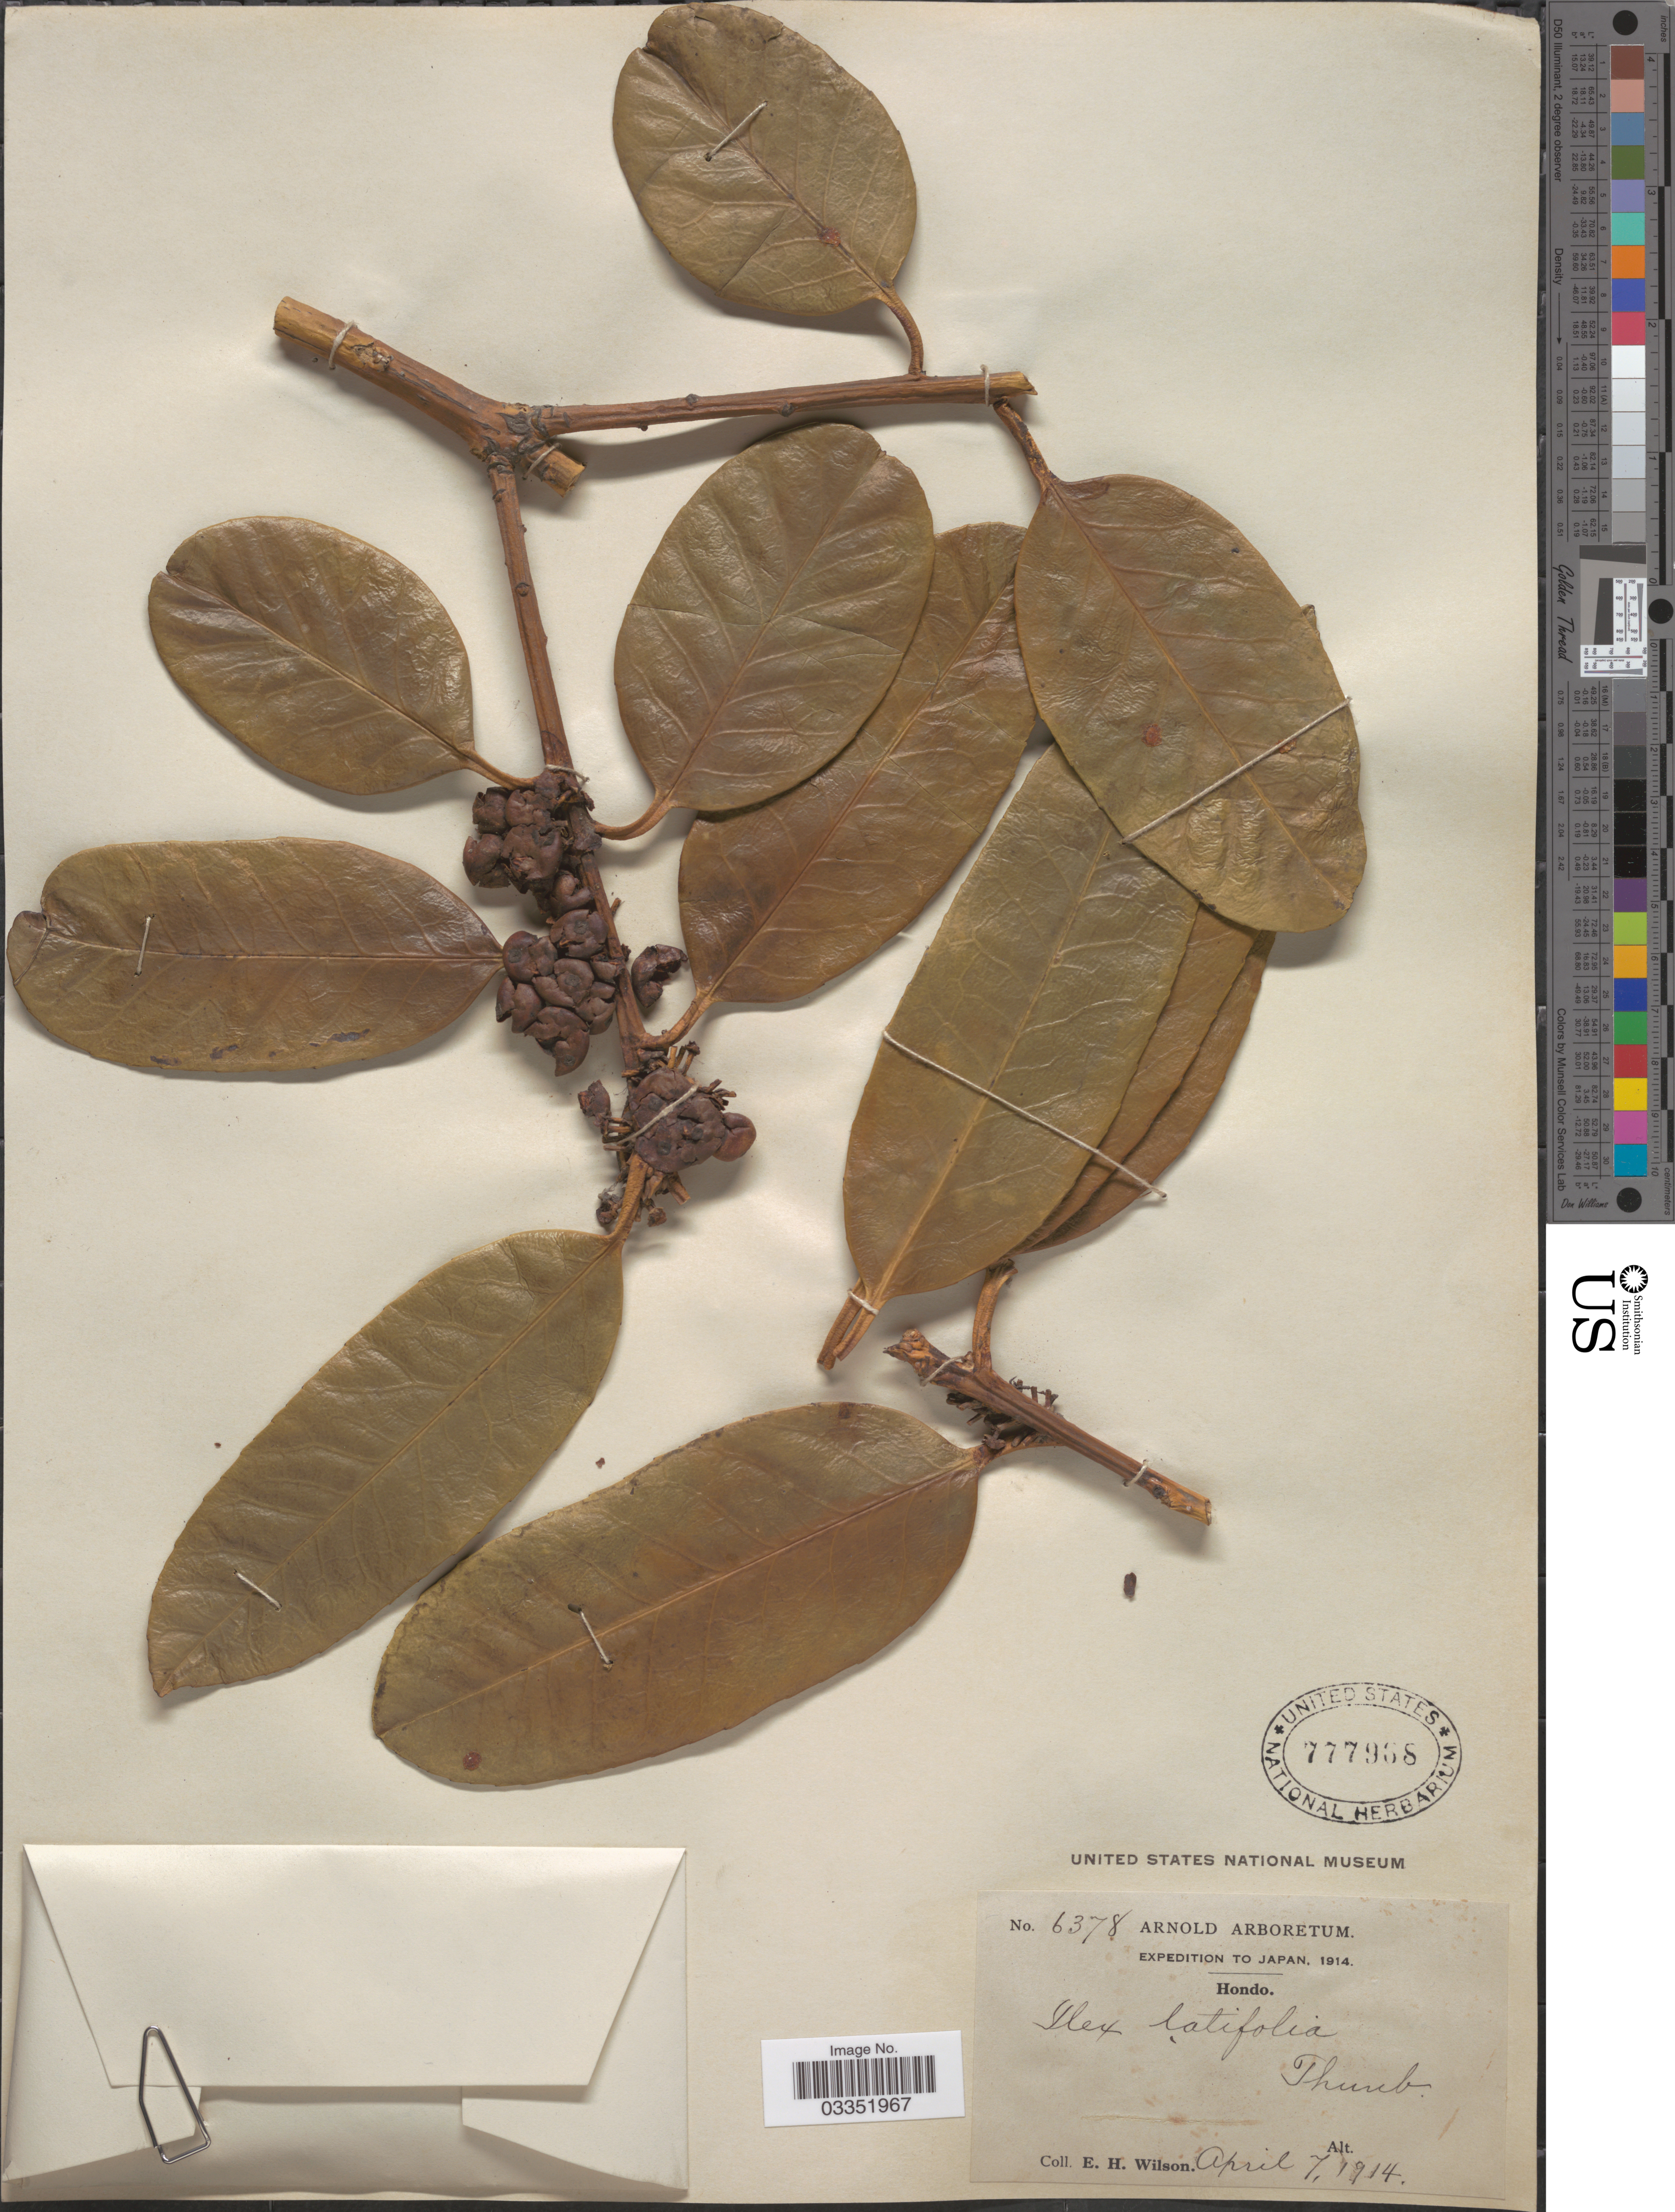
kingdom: Plantae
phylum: Tracheophyta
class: Magnoliopsida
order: Aquifoliales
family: Aquifoliaceae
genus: Ilex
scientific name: Ilex latifolia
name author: Thunb.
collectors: E. Wilson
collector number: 6378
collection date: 1914-04-07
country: Japan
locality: Hondo.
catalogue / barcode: US 777968